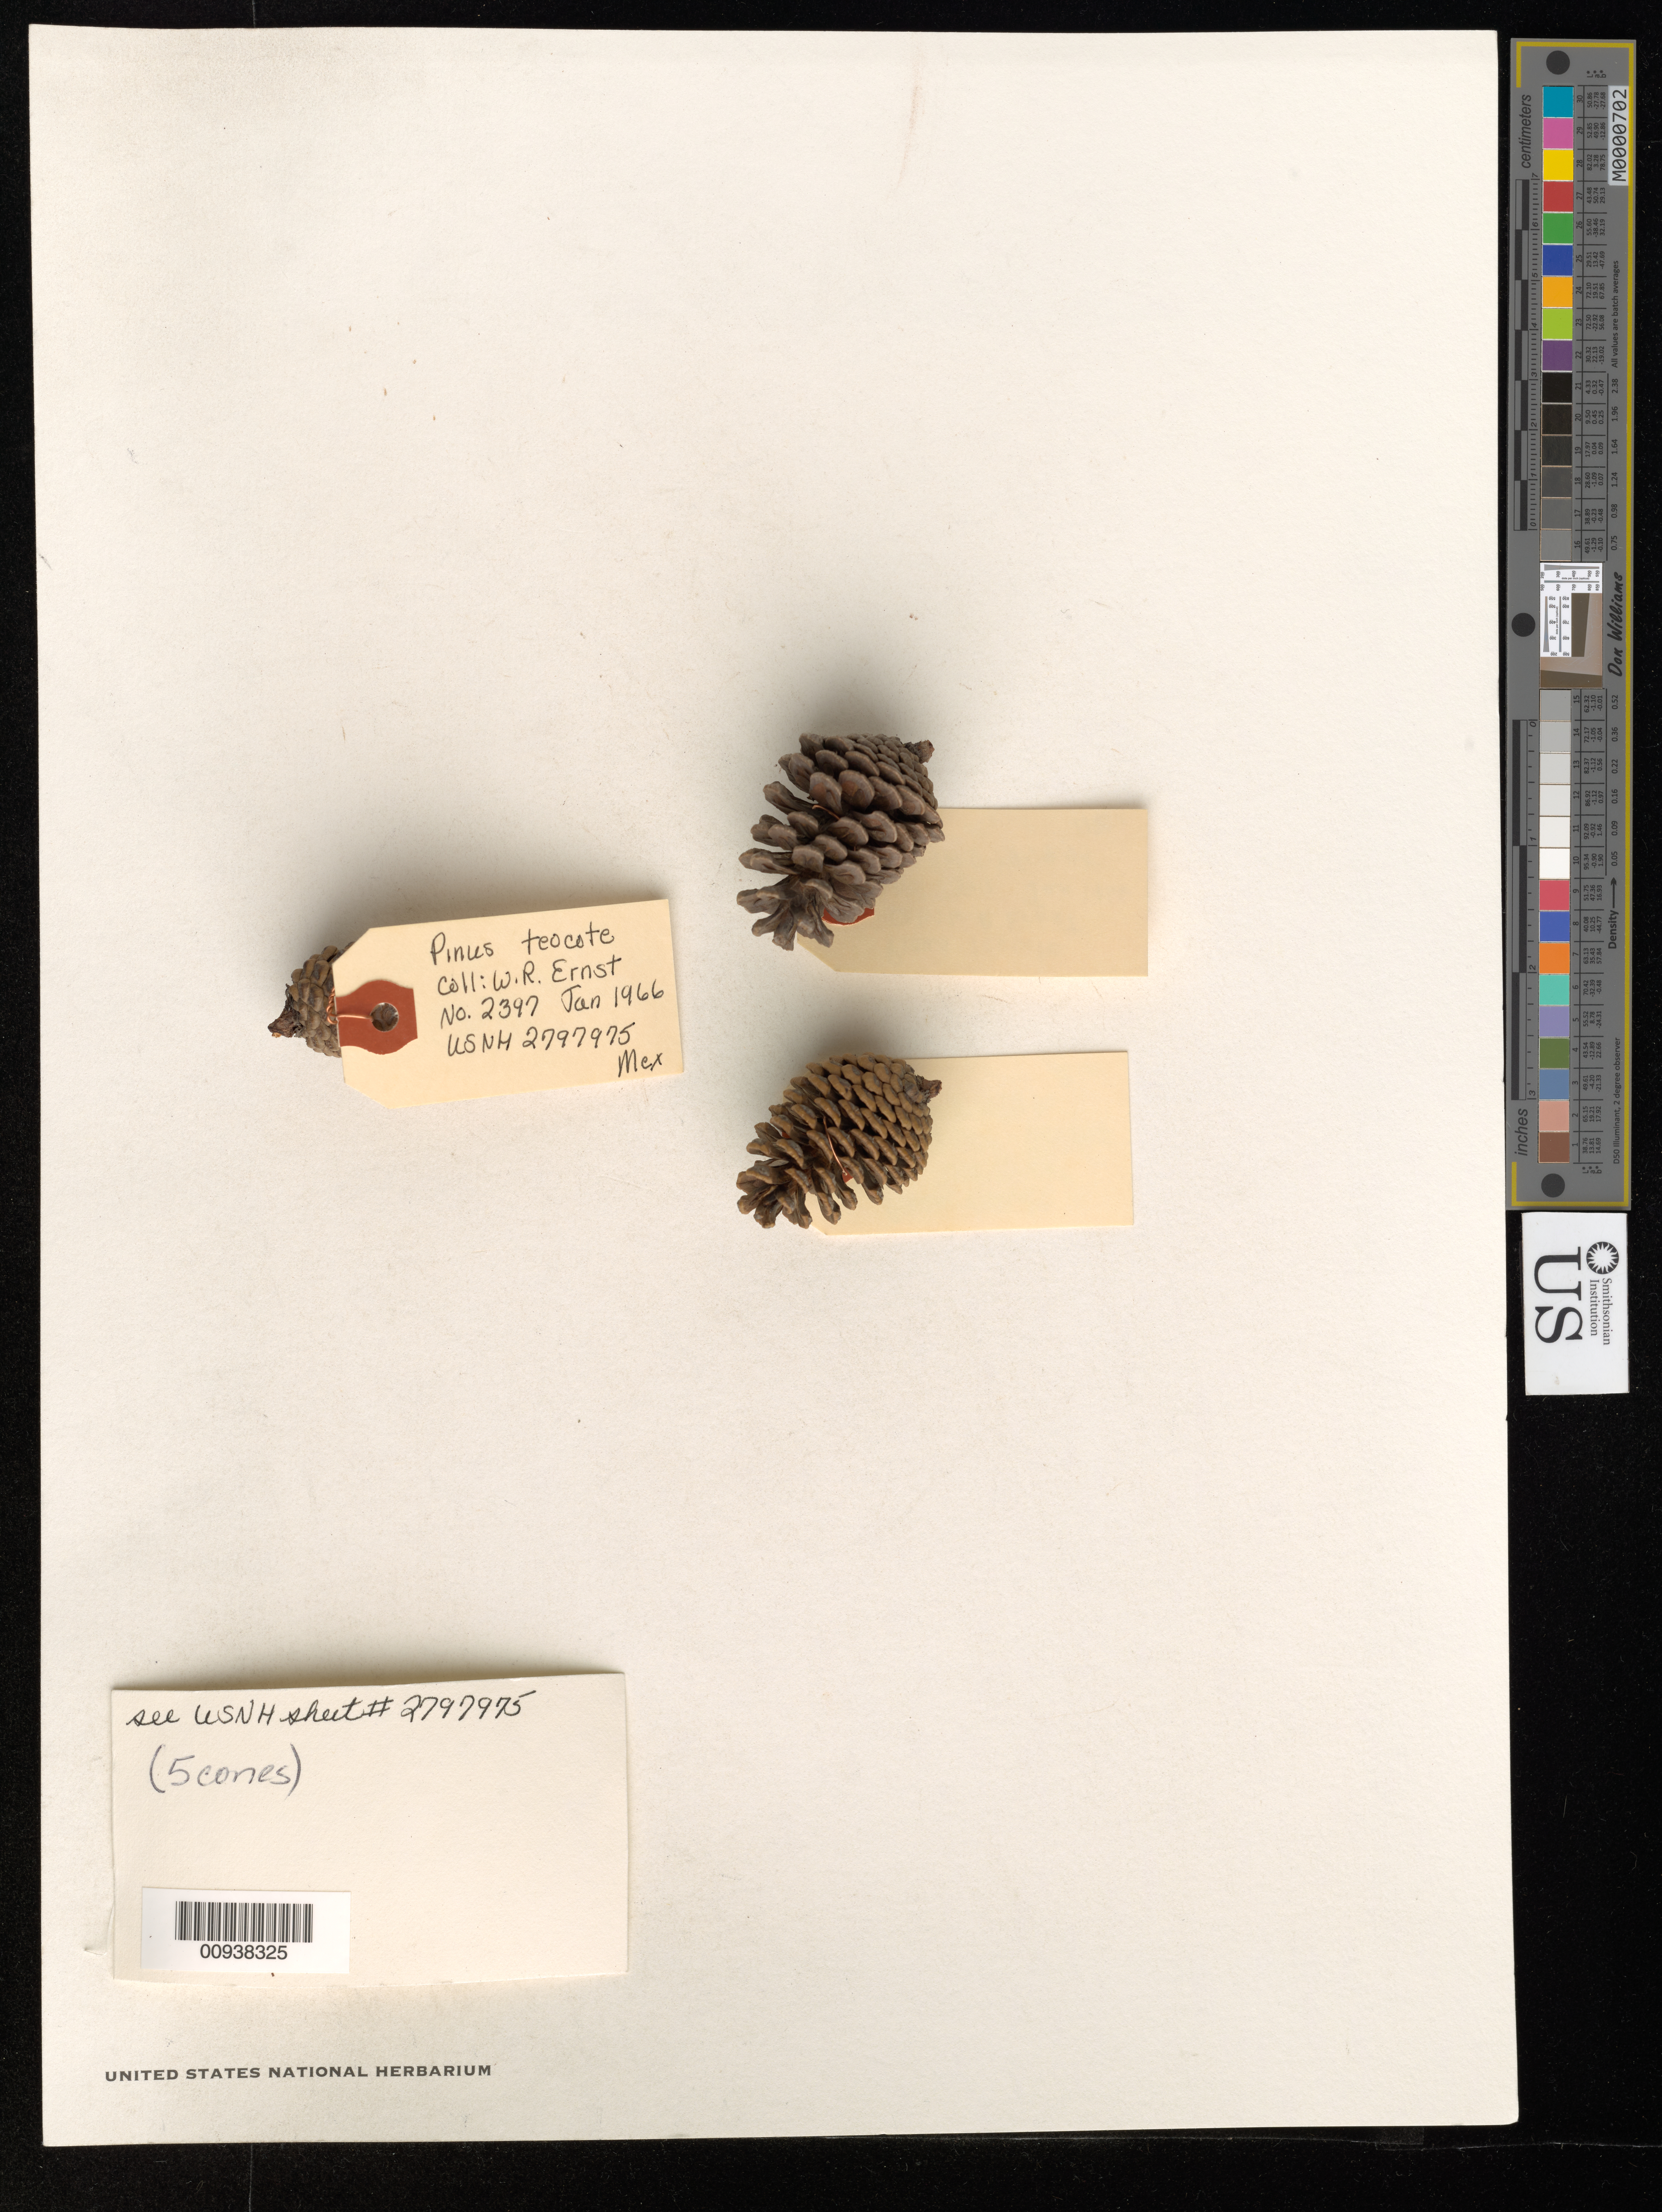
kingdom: Plantae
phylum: Tracheophyta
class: Pinopsida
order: Pinales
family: Pinaceae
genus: Pinus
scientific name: Pinus teocote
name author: Schltdl. & Cham.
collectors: W. R. Ernst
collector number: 2397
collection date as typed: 30 Jan 1966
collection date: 1966-01-30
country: Mexico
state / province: Oaxaca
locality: Between Mitla and Cuesta.